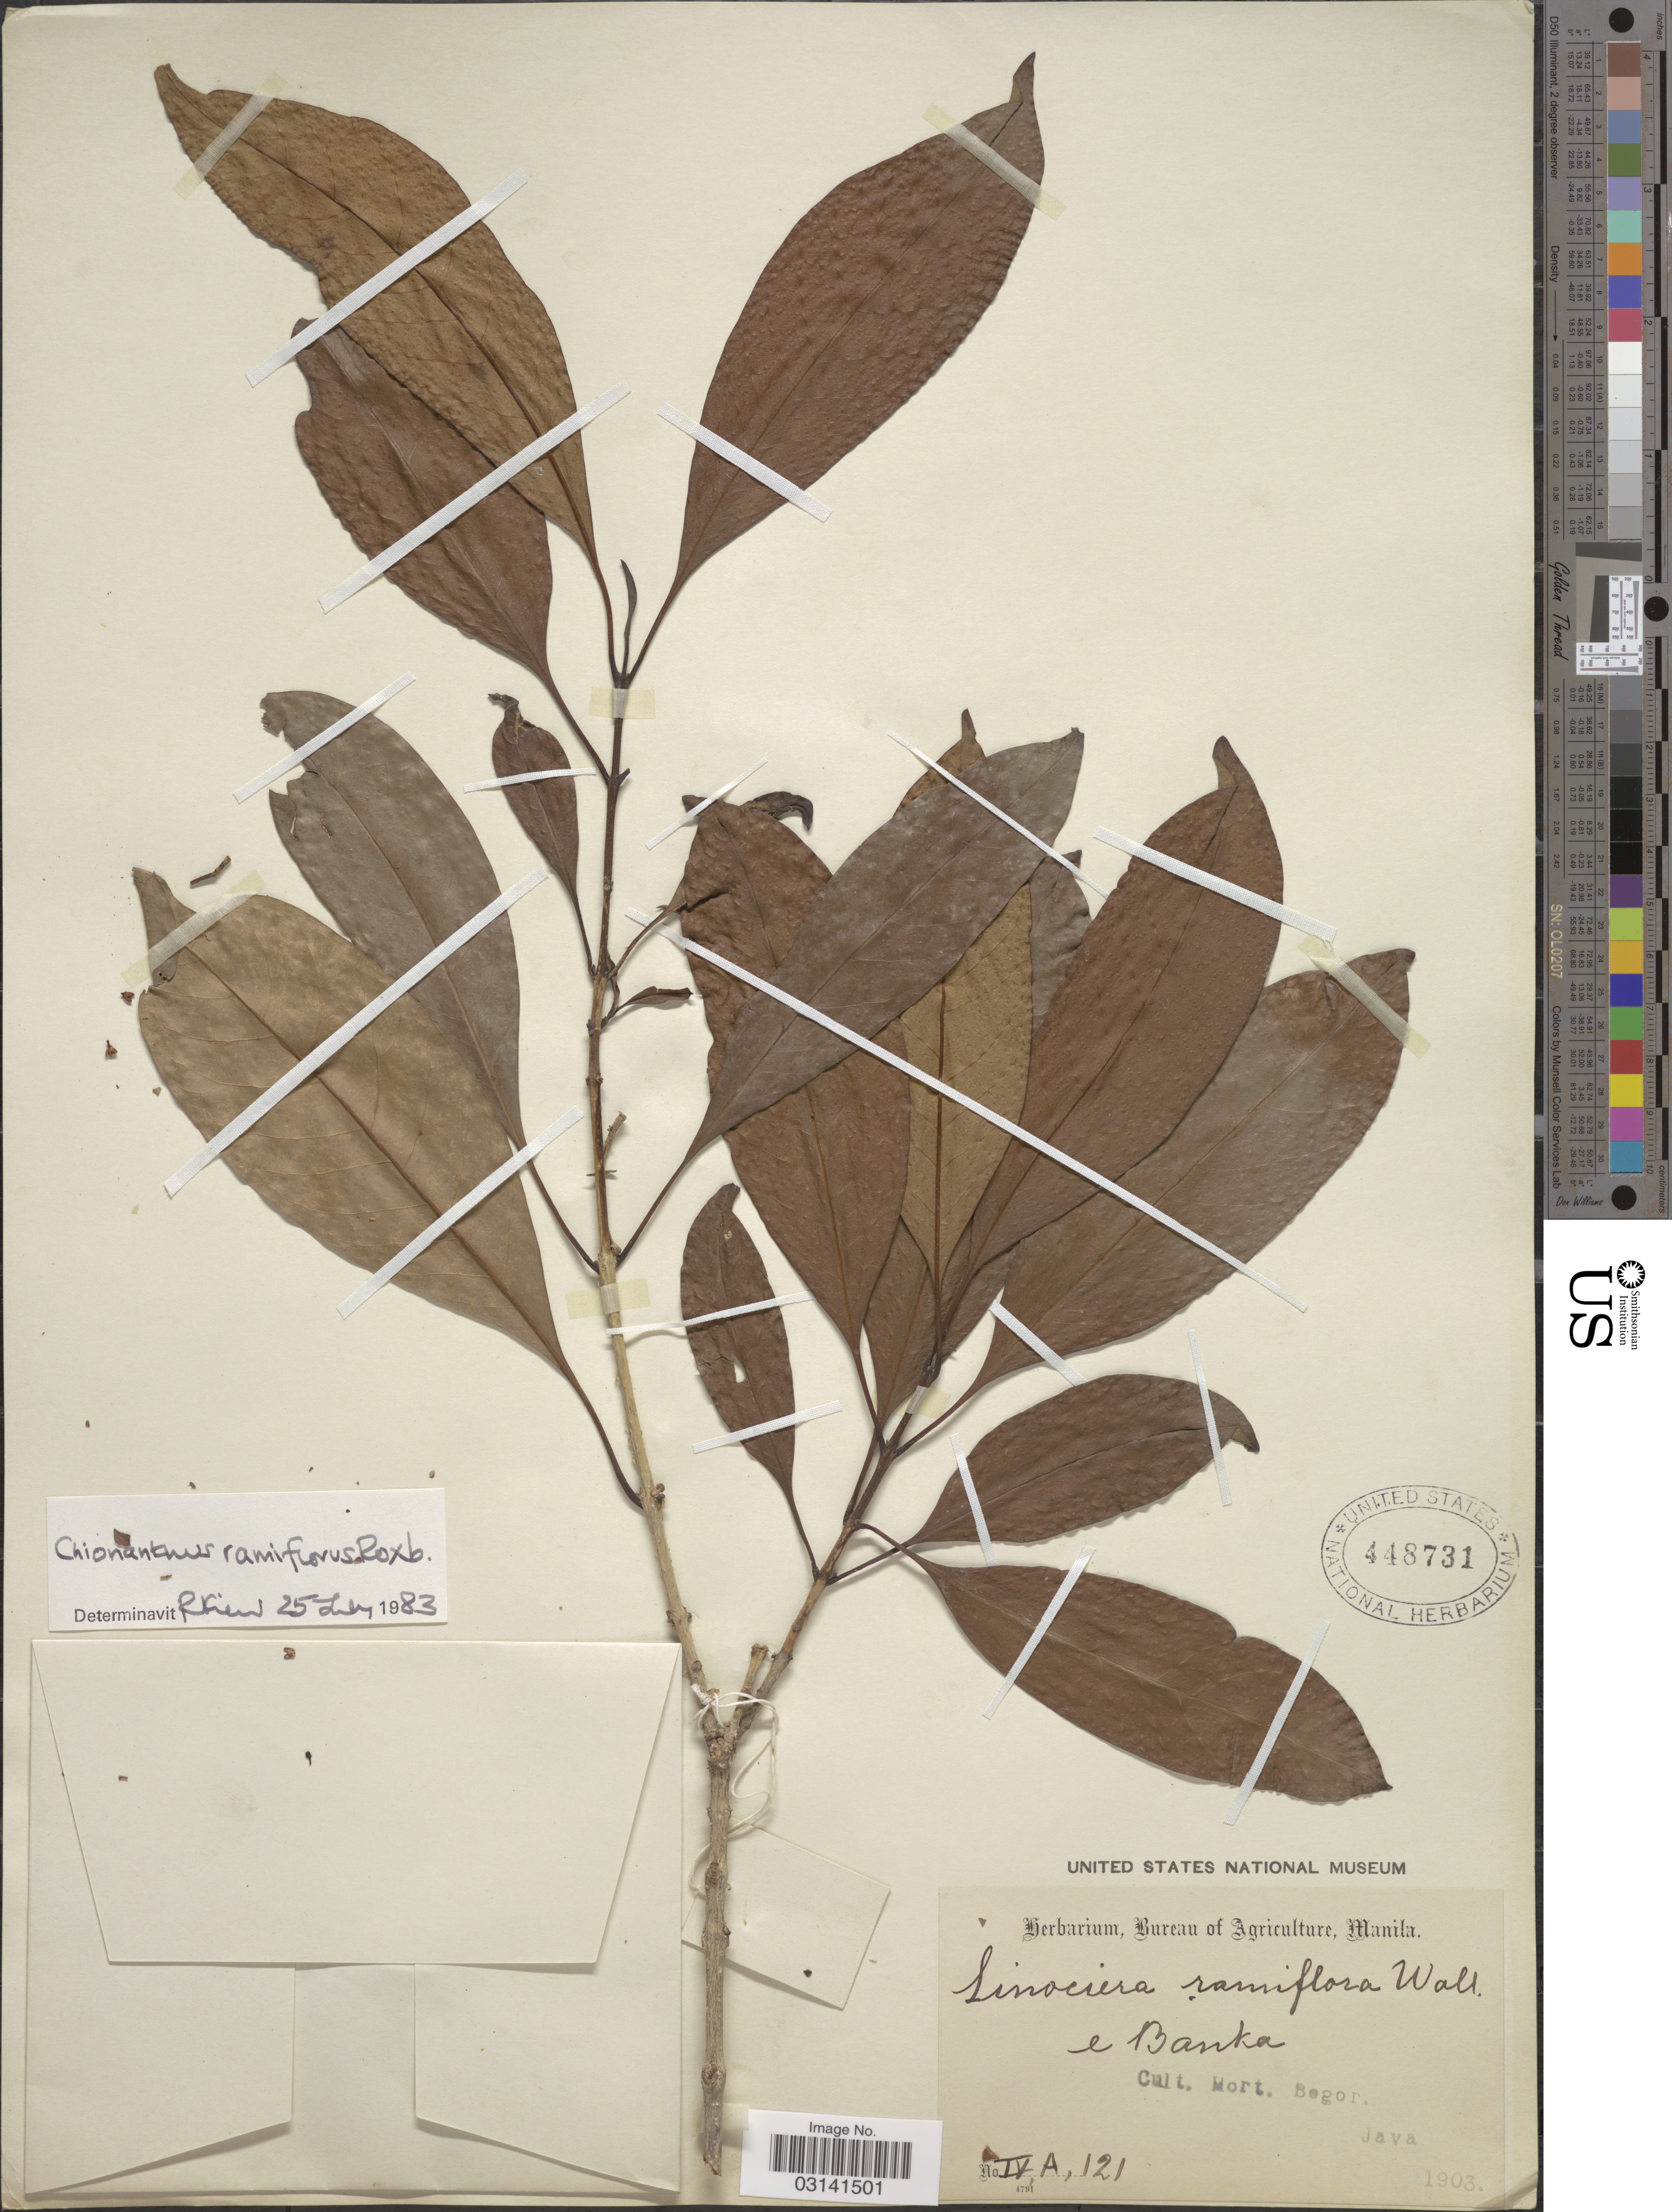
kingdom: Plantae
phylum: Tracheophyta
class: Magnoliopsida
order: Lamiales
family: Oleaceae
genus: Chionanthus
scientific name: Chionanthus ramiflorus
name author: Roxb.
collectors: ex Herb. Bur. Agric. Manila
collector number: IV, A, 121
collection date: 1903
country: Indonesia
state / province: Java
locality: Cult. Hort. Bogor, Java.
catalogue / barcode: US 448731